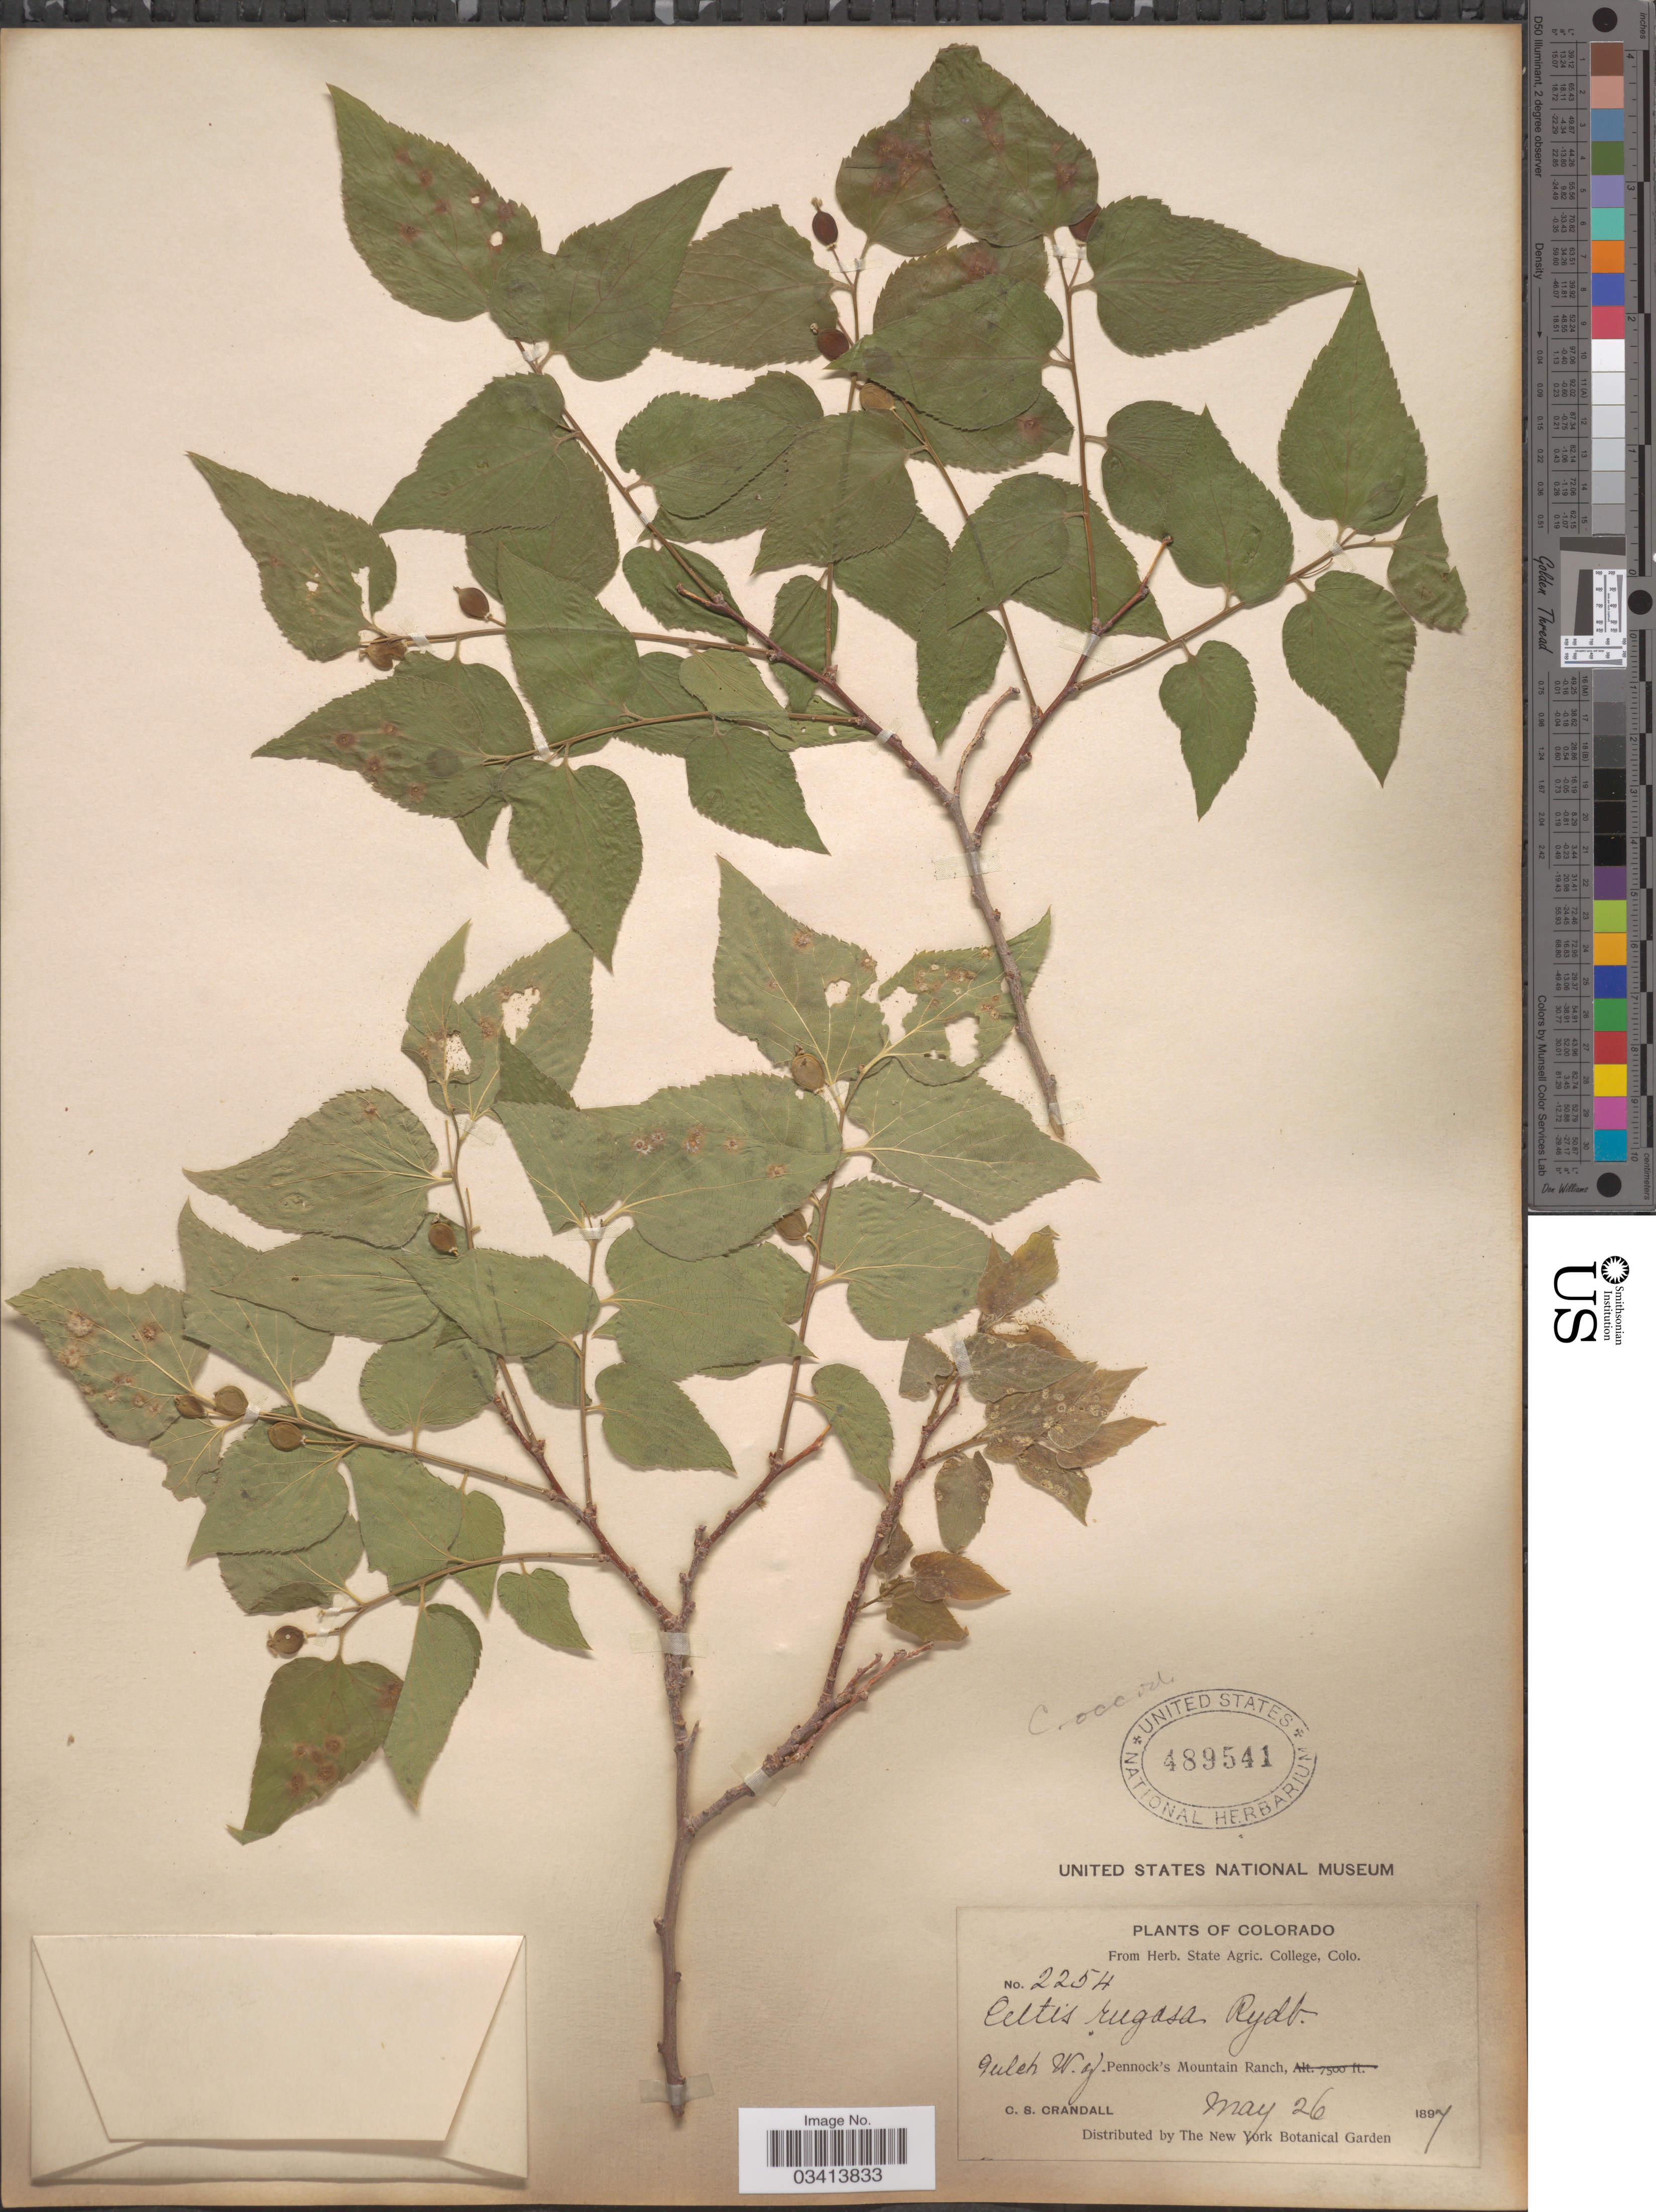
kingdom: Plantae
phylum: Tracheophyta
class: Magnoliopsida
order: Rosales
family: Cannabaceae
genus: Celtis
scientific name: Celtis laevigata var. reticulata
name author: (Torr.) L.D. Benson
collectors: C. Crandall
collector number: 2254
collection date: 1897-05-26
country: United States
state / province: Colorado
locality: Gulch W. of Pennock's Mountain Ranch.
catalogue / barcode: US 489541